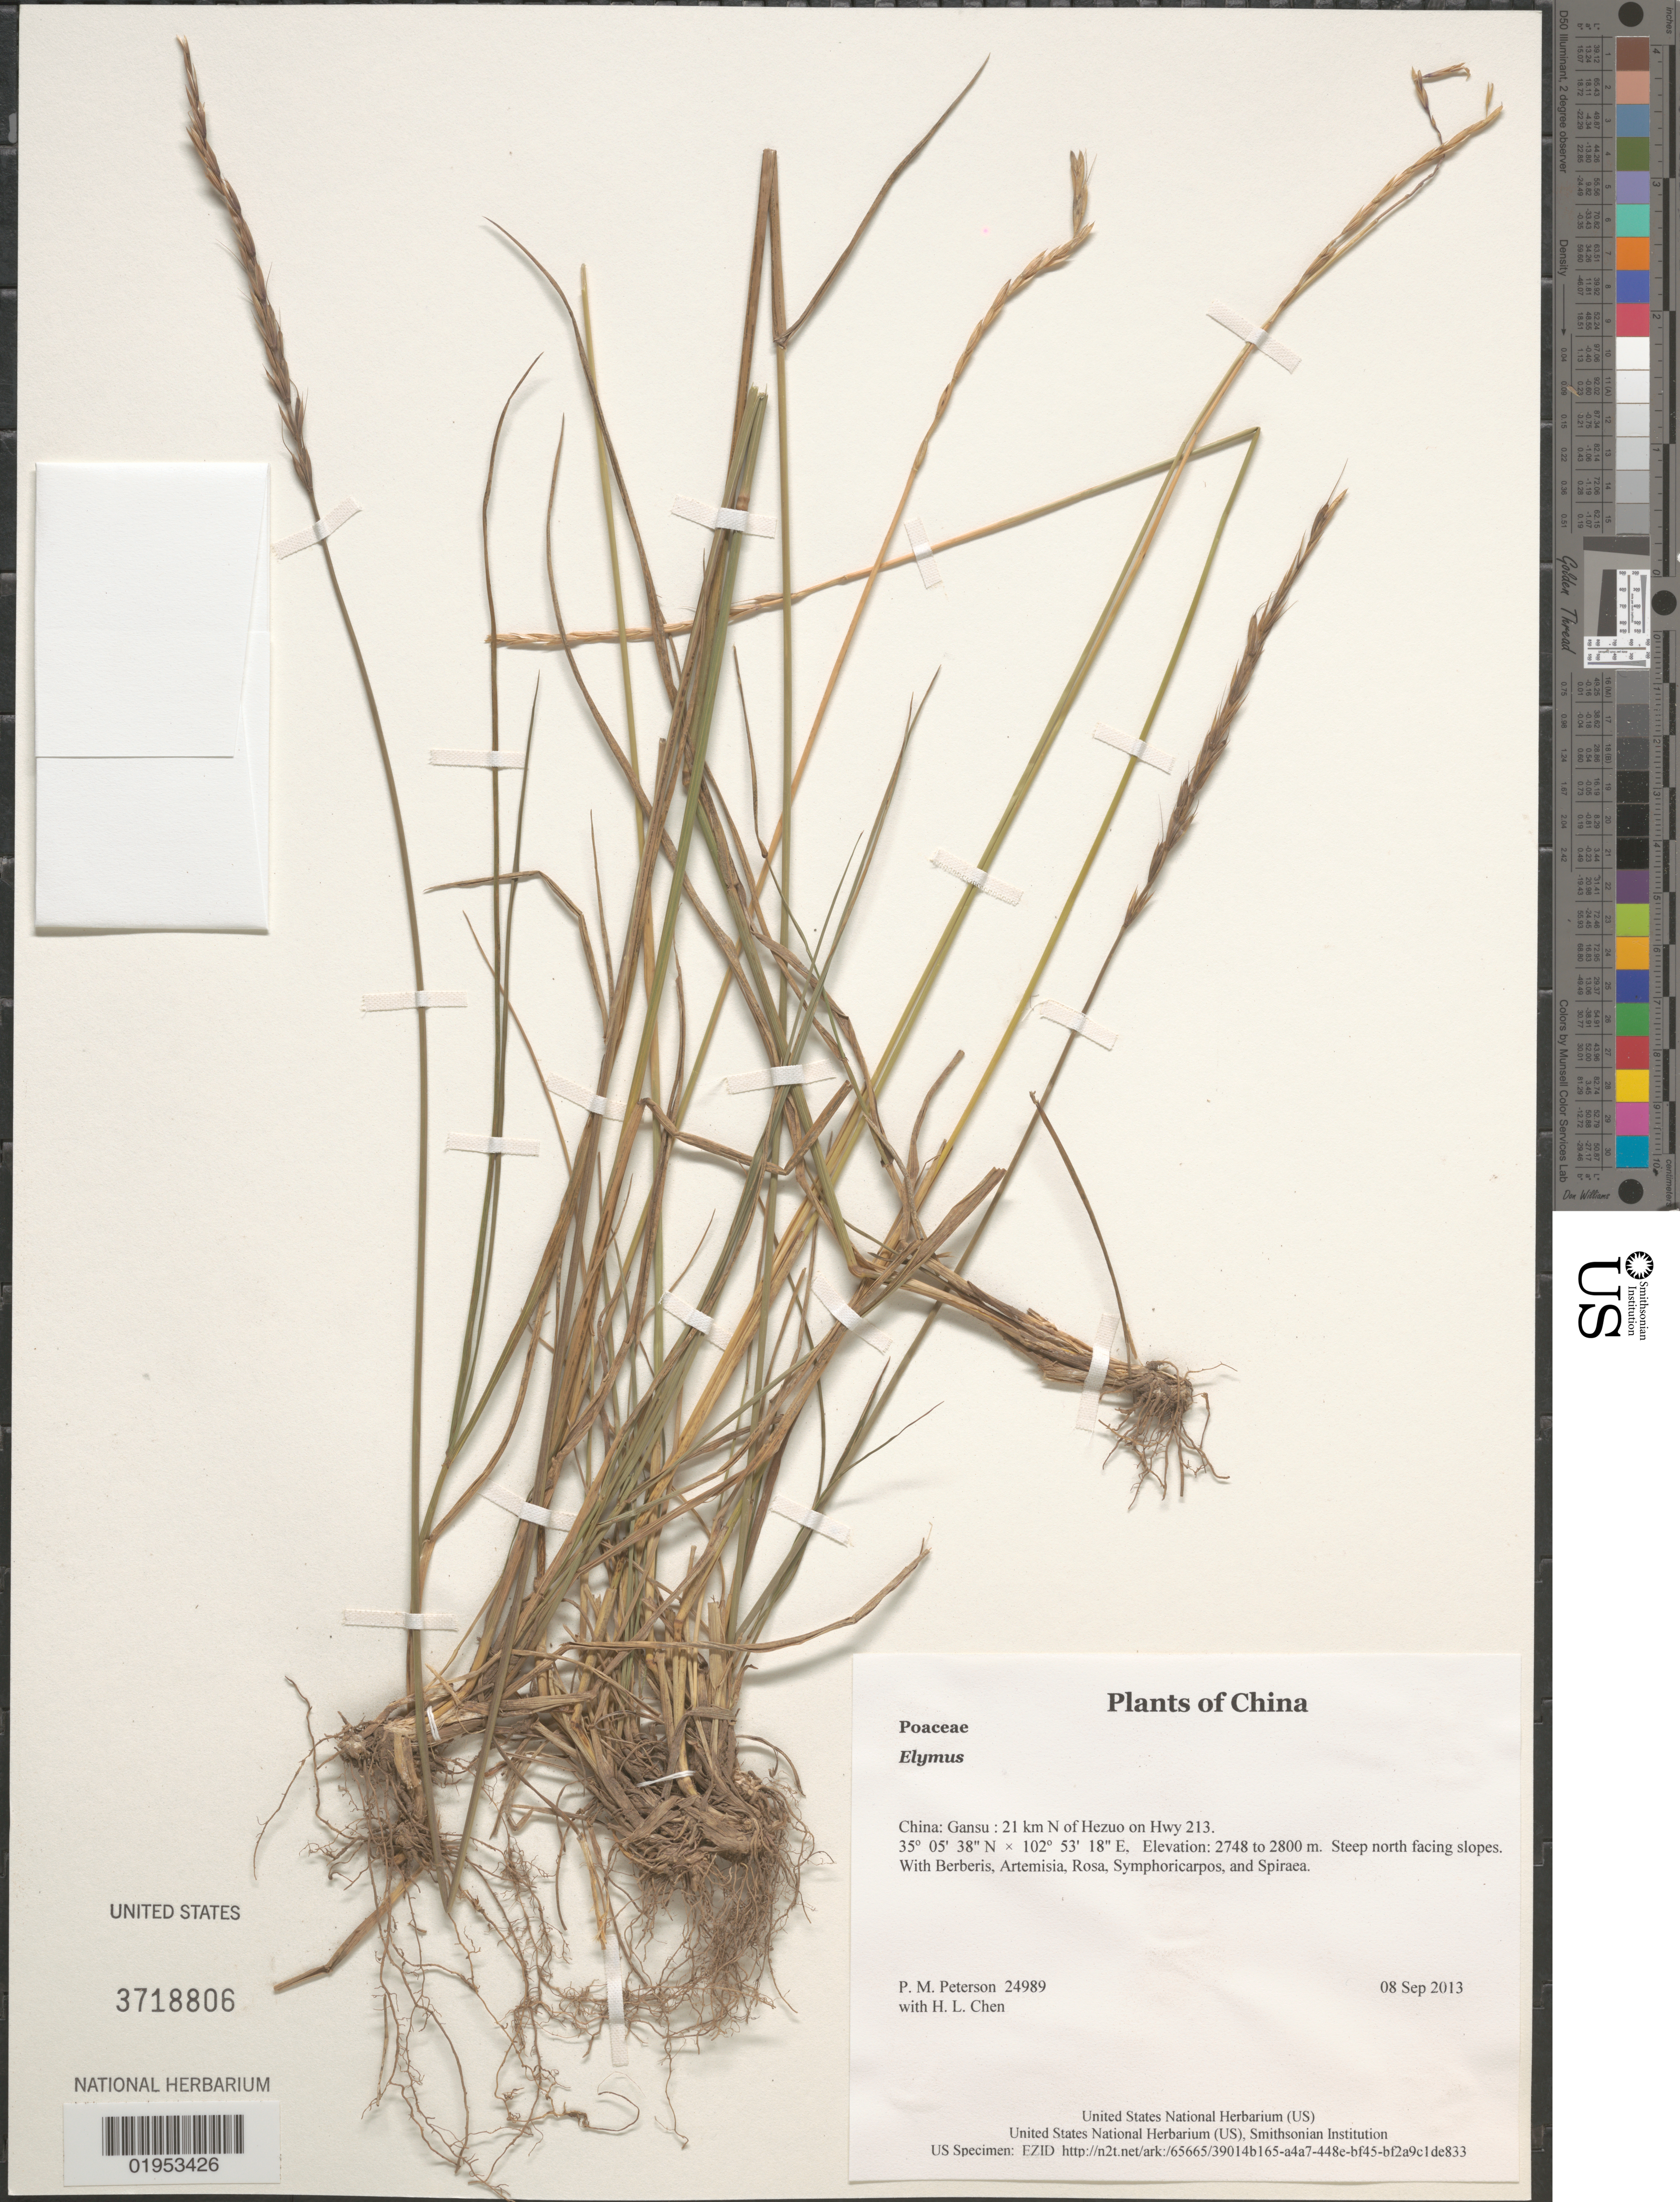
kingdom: Plantae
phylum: Tracheophyta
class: Liliopsida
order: Poales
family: Poaceae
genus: Elymus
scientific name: Elymus sp.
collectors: P. M. Peterson & H. L. Chen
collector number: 24989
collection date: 2013-09-08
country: China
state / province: Gansu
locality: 21 km N of Hezuo on Hwy 213.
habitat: Steep north facing slopes.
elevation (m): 2748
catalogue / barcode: US 3718806